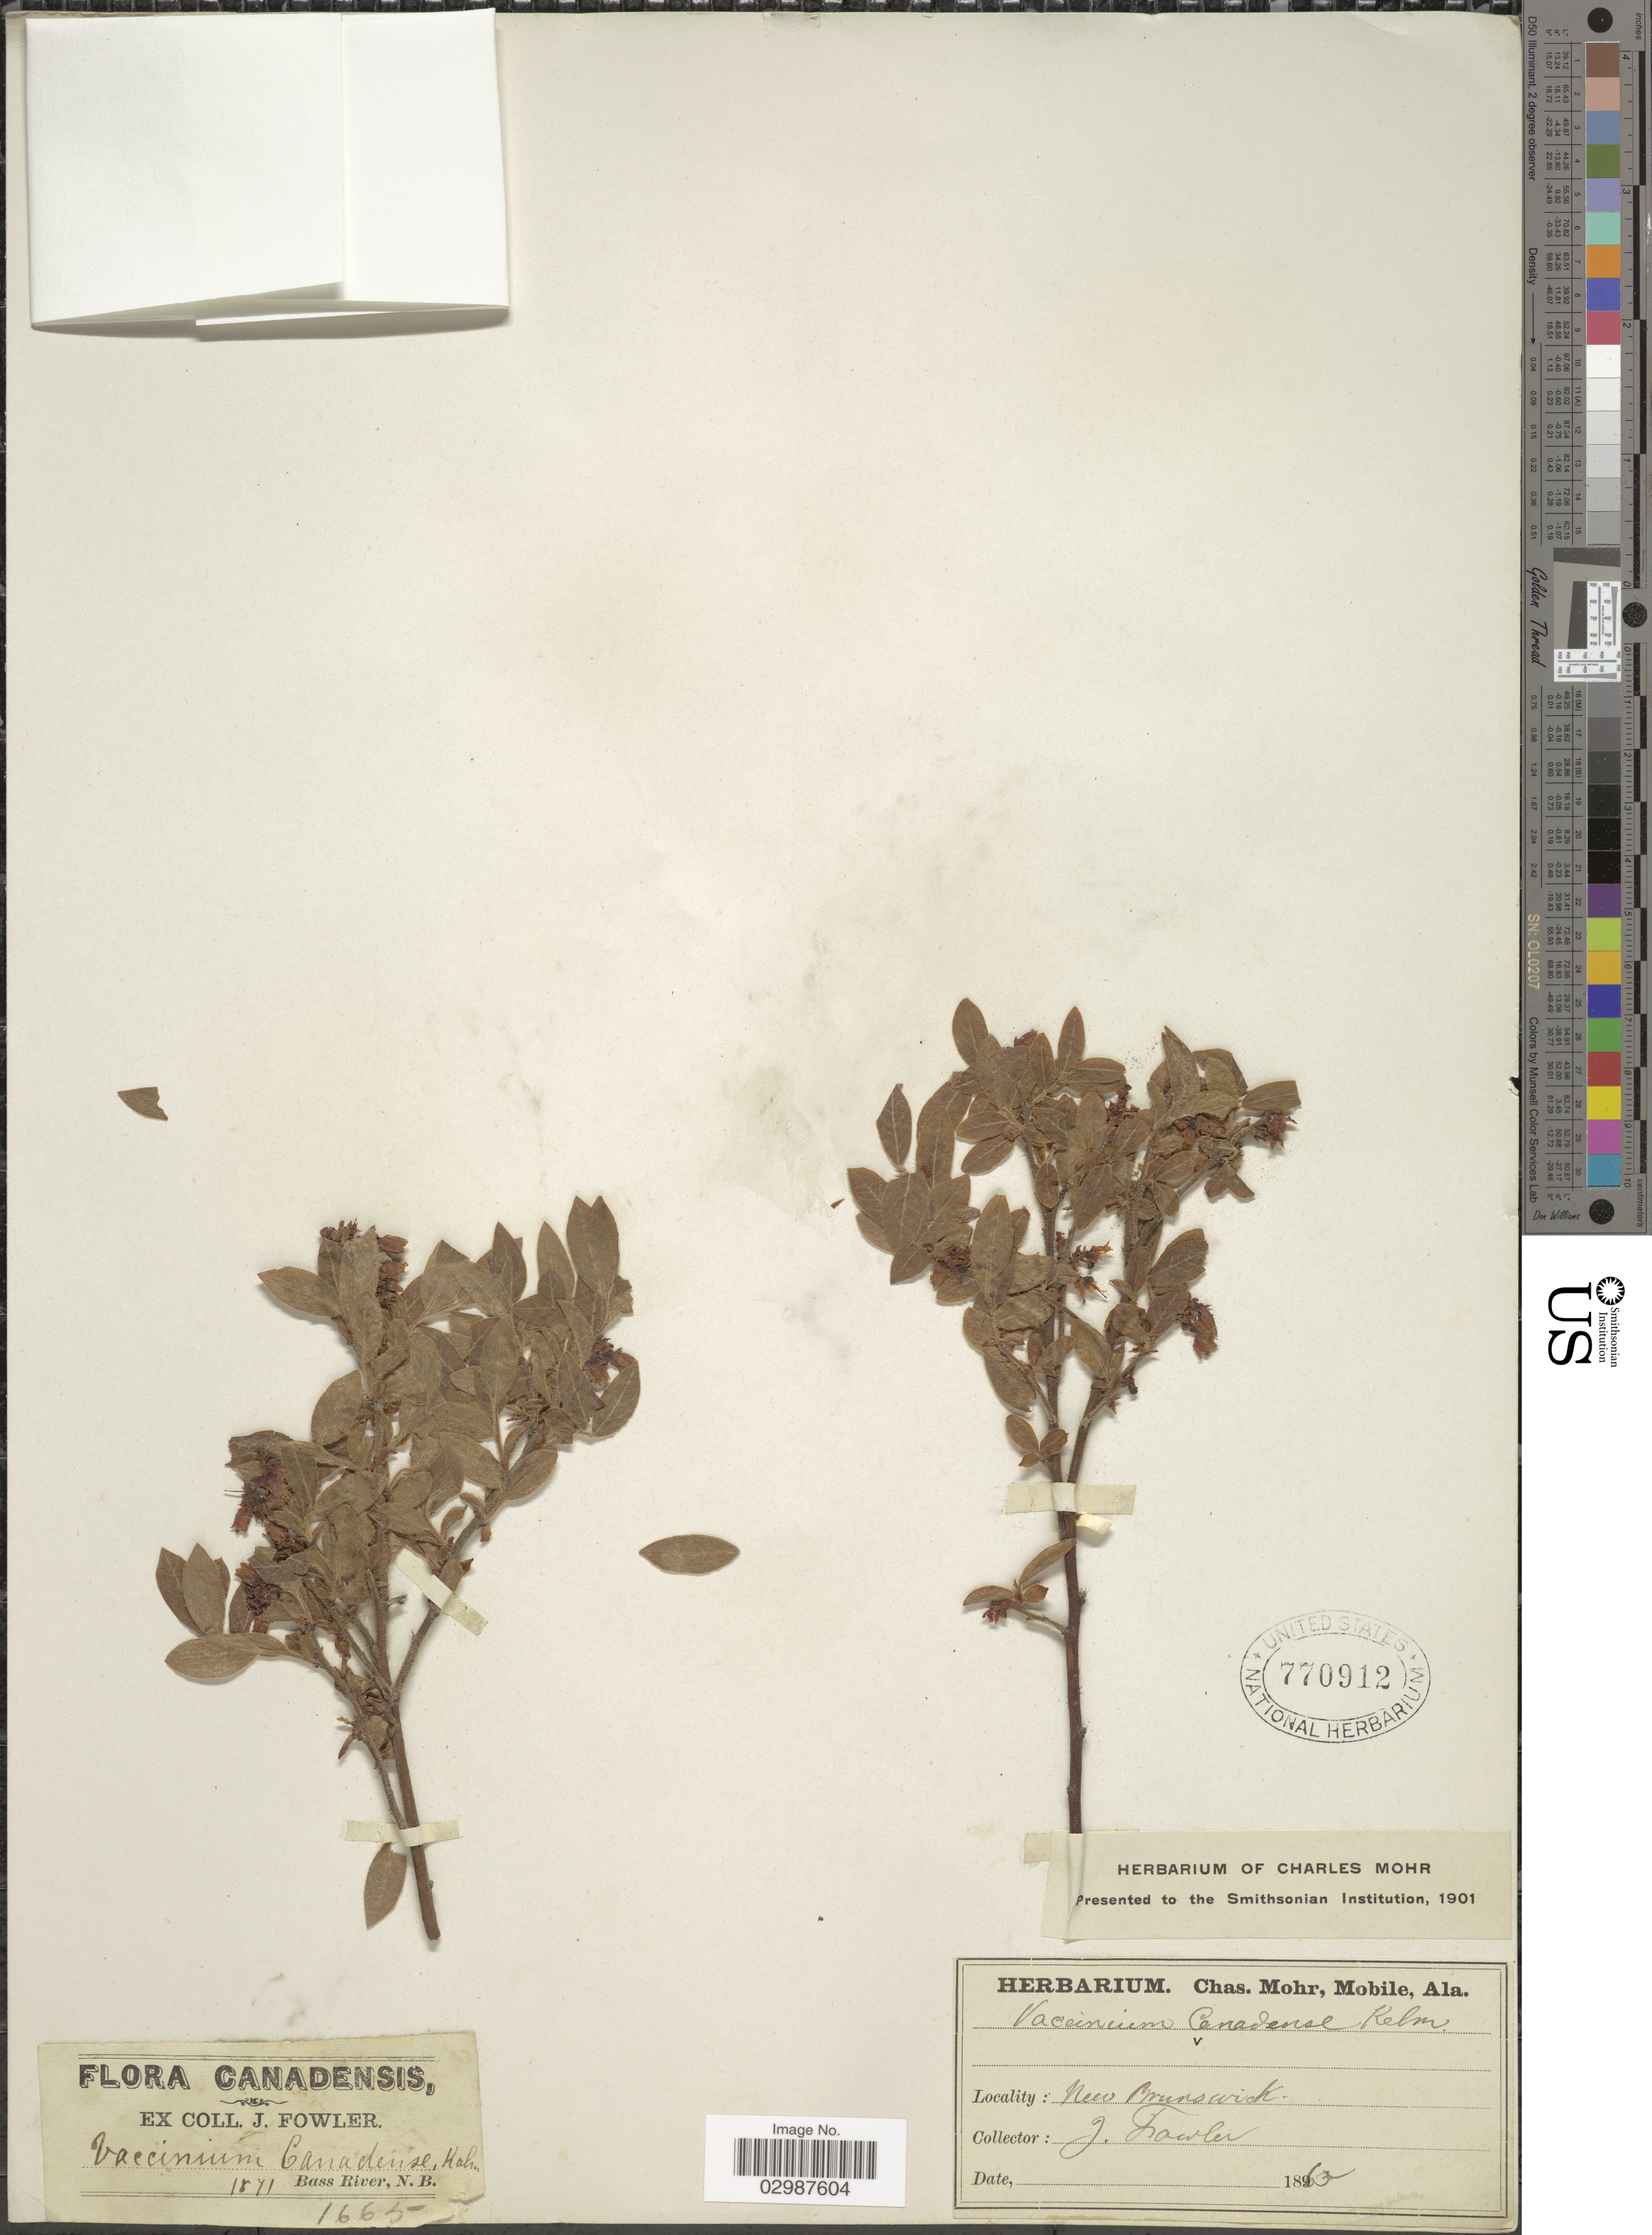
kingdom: Plantae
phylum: Tracheophyta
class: Magnoliopsida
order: Ericales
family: Ericaceae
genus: Vaccinium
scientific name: Vaccinium canadense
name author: Kalm ex Richardson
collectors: J. Fowler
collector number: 1871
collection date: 1863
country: Canada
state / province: New Brunswick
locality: Bass River, N.B.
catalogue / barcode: US 770912